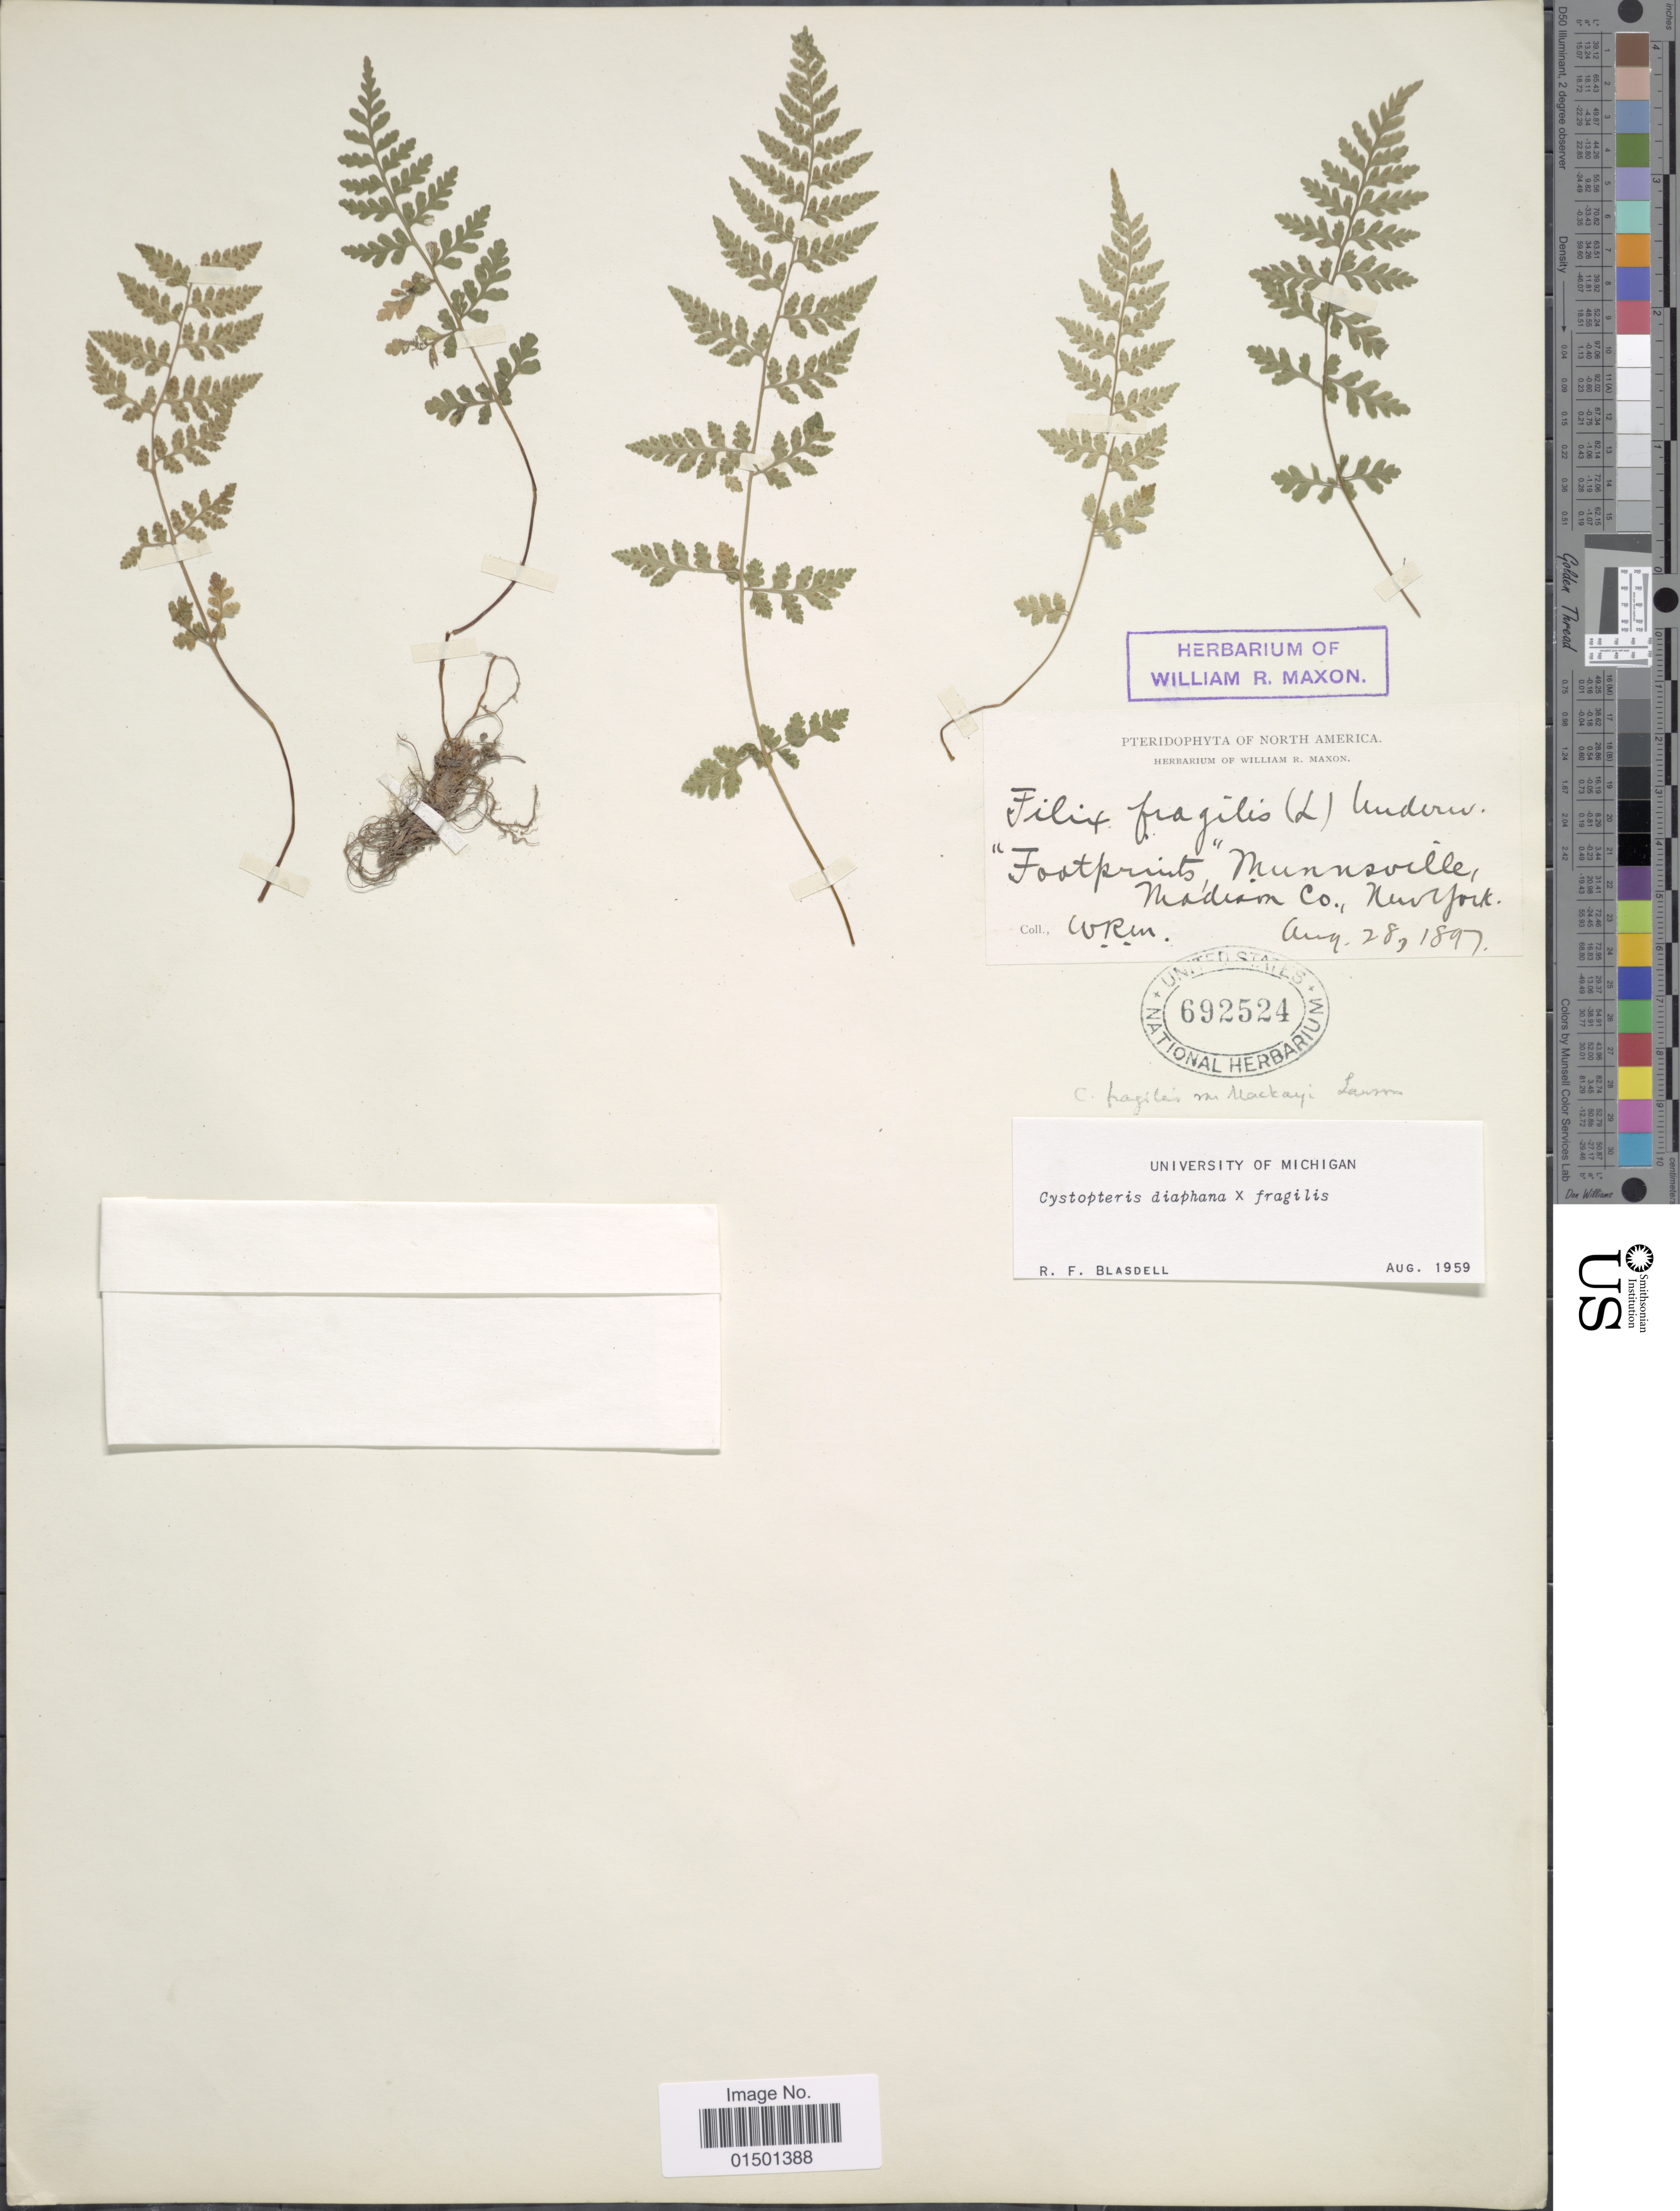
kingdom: Plantae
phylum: Tracheophyta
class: Polypodiopsida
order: Polypodiales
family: Cystopteridaceae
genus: Cystopteris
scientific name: Cystopteris diaphana x C. fragilis (L.) Bernh.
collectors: W. R. Maxon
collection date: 1897-08-28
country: United States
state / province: New York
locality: Footprints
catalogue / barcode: US 692524